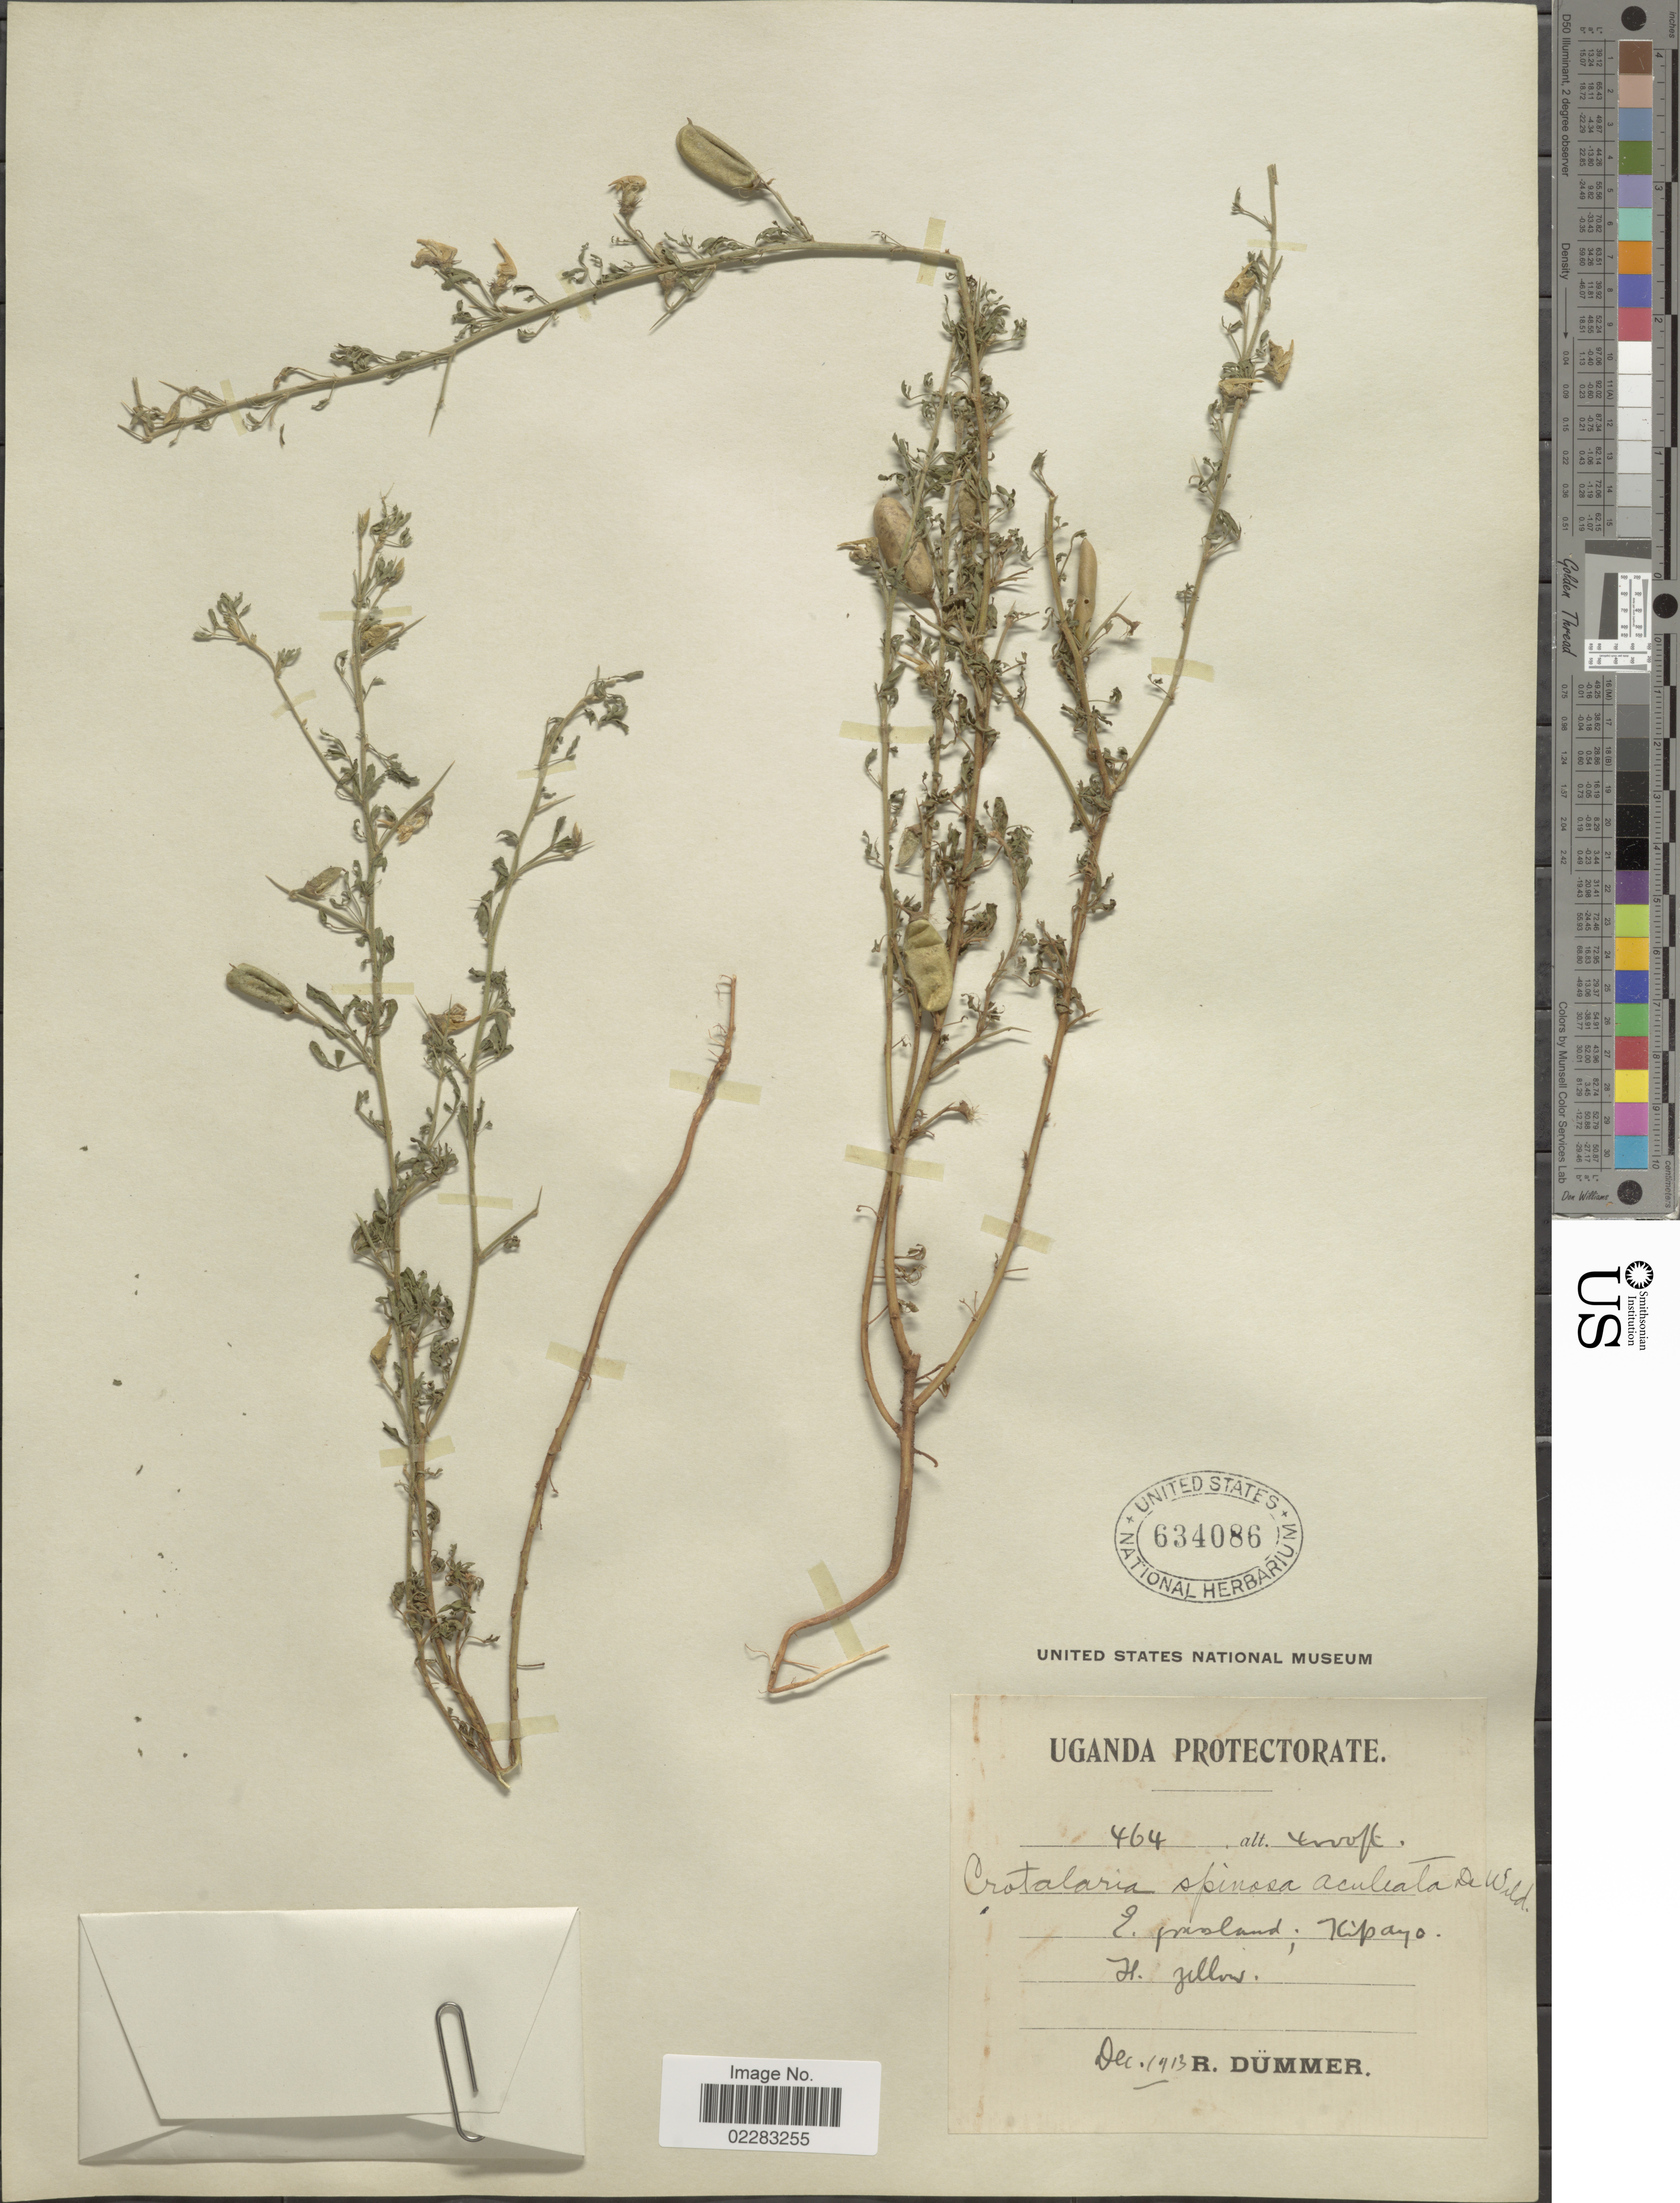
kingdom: Plantae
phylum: Tracheophyta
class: Magnoliopsida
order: Fabales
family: Fabaceae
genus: Crotalaria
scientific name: Crotalaria spinosa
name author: Benth.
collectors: R. A. Dümmer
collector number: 464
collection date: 1913-12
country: Uganda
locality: Kipayo.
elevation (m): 1219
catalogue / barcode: US 634086